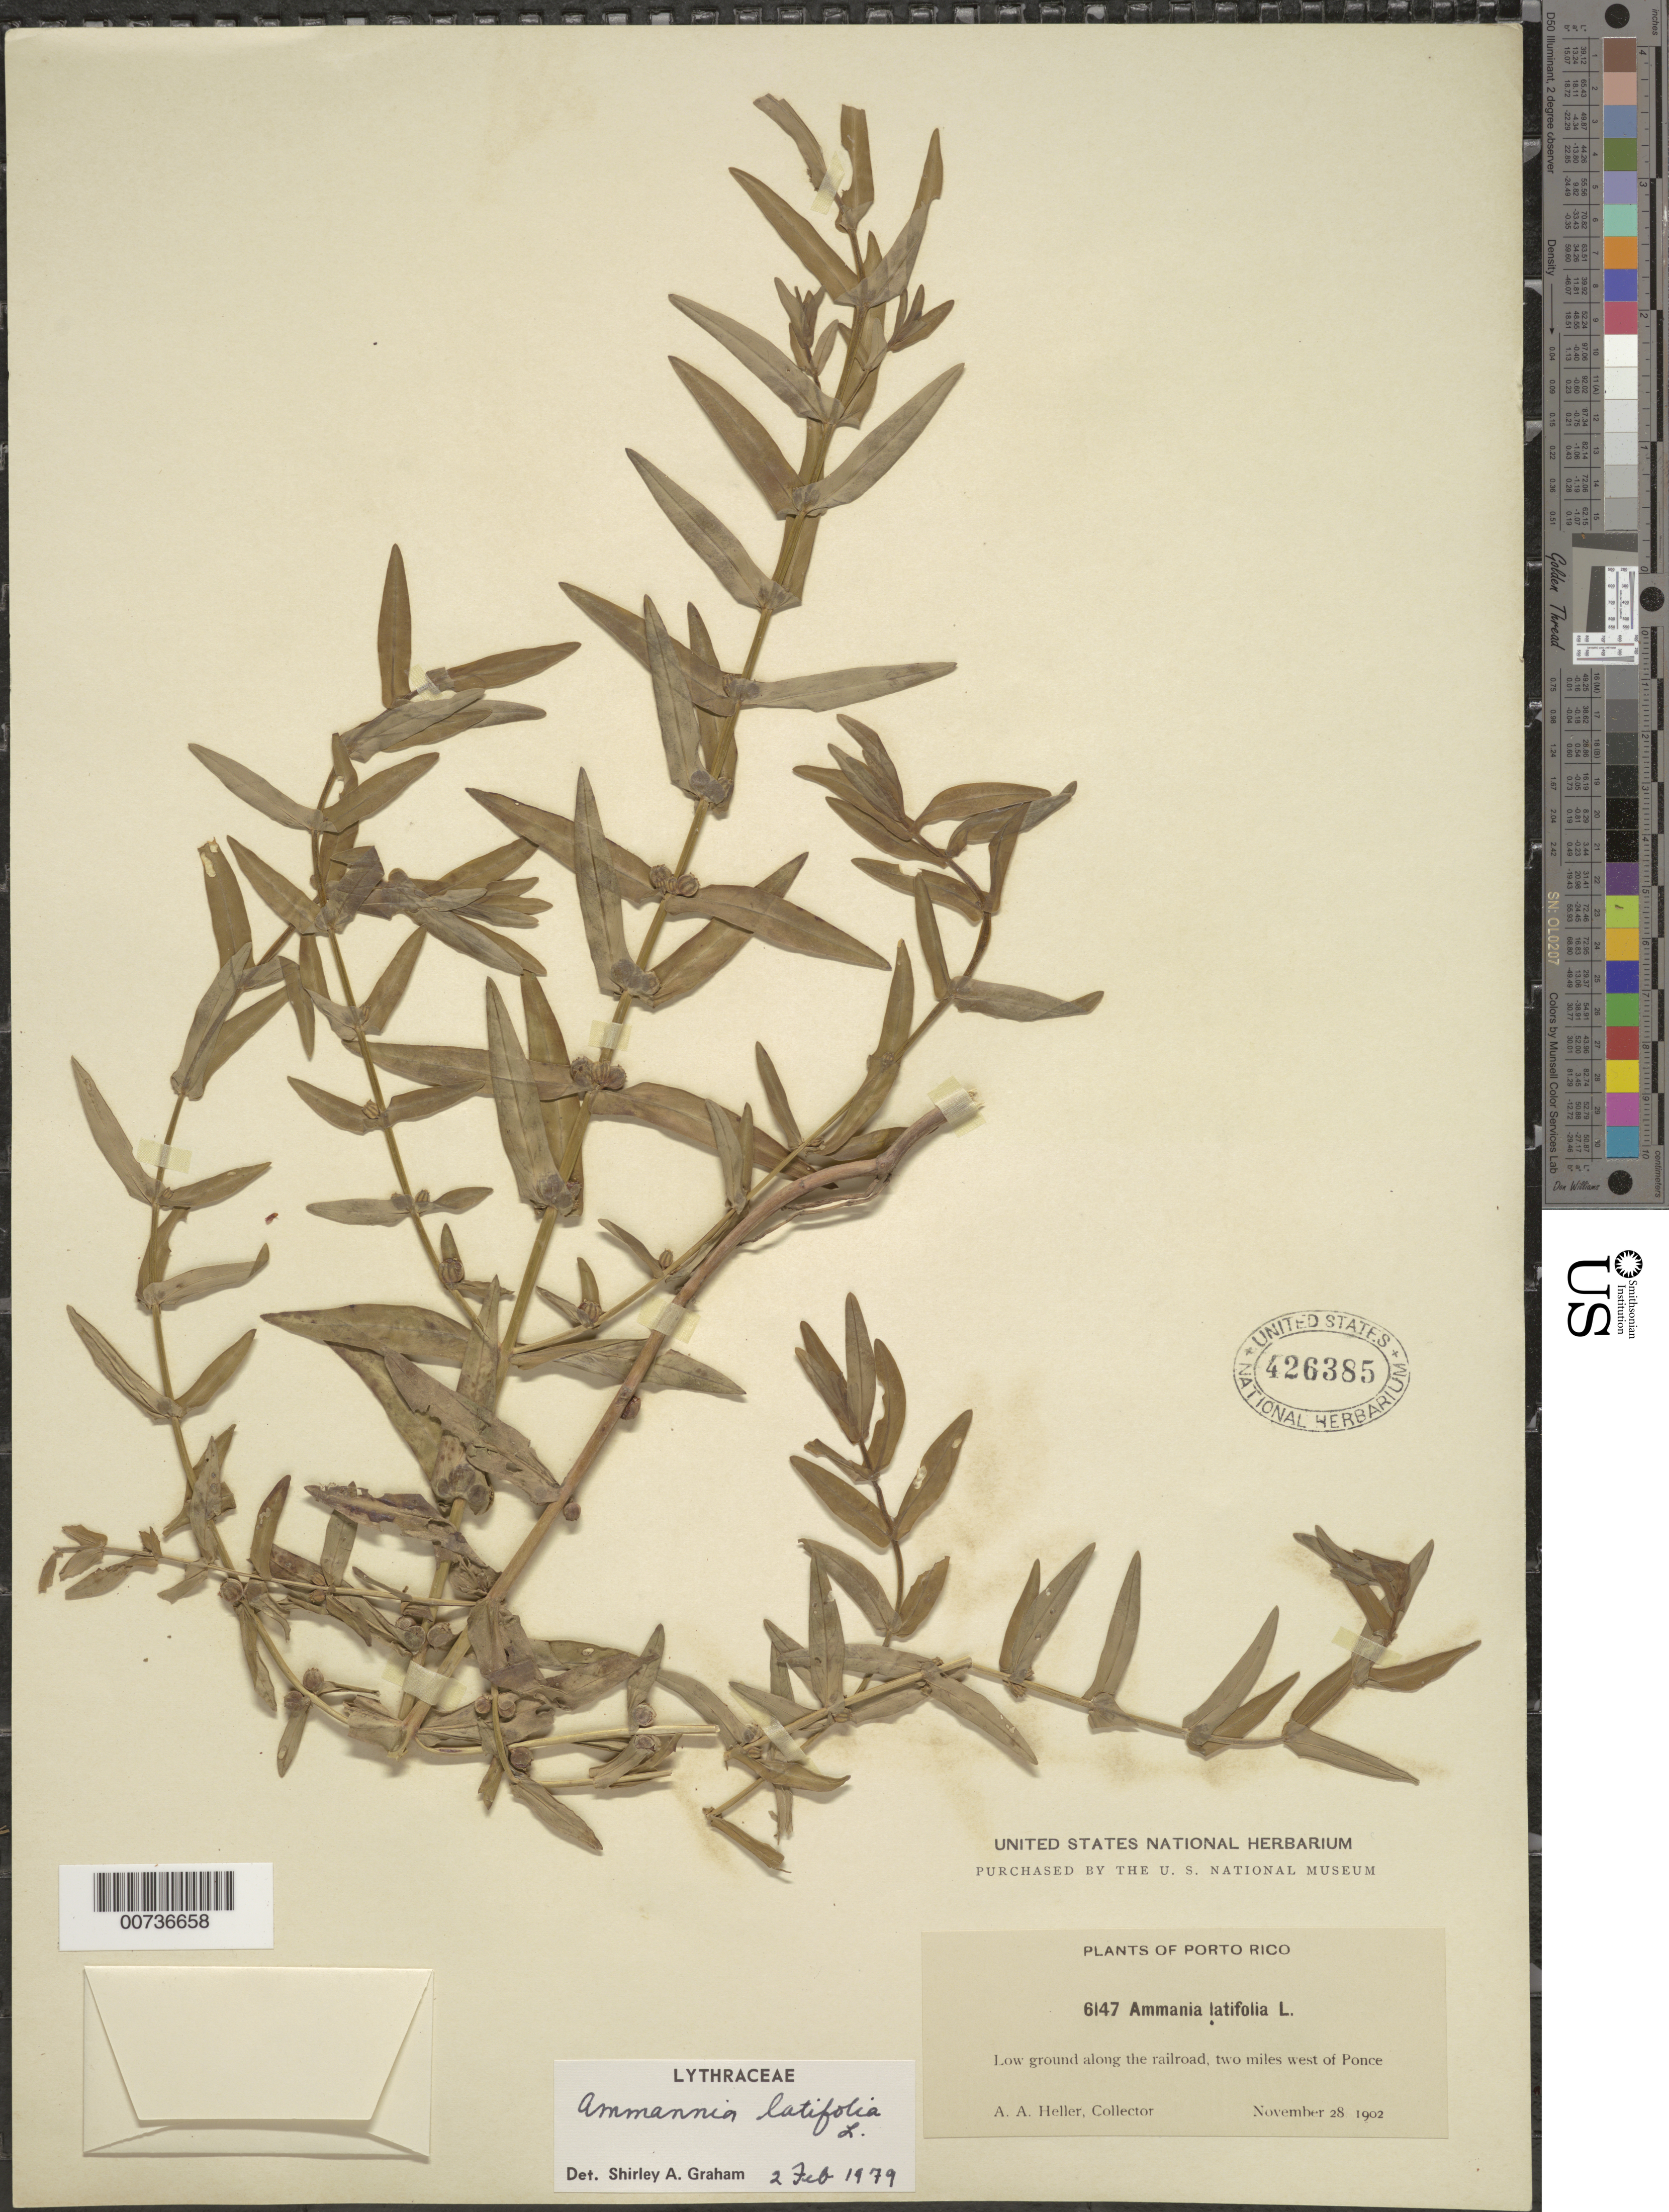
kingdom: Plantae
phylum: Tracheophyta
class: Magnoliopsida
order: Myrtales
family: Lythraceae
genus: Ammannia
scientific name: Ammannia latifolia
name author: L.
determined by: Graham, Shirley Ann Tousch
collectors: A. A. Heller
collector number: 6147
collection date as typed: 28 Nov 1902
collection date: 1902-11-28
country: Puerto Rico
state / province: Ponce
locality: Two miles west of Ponce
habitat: Low ground along the railroad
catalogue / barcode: US 426385